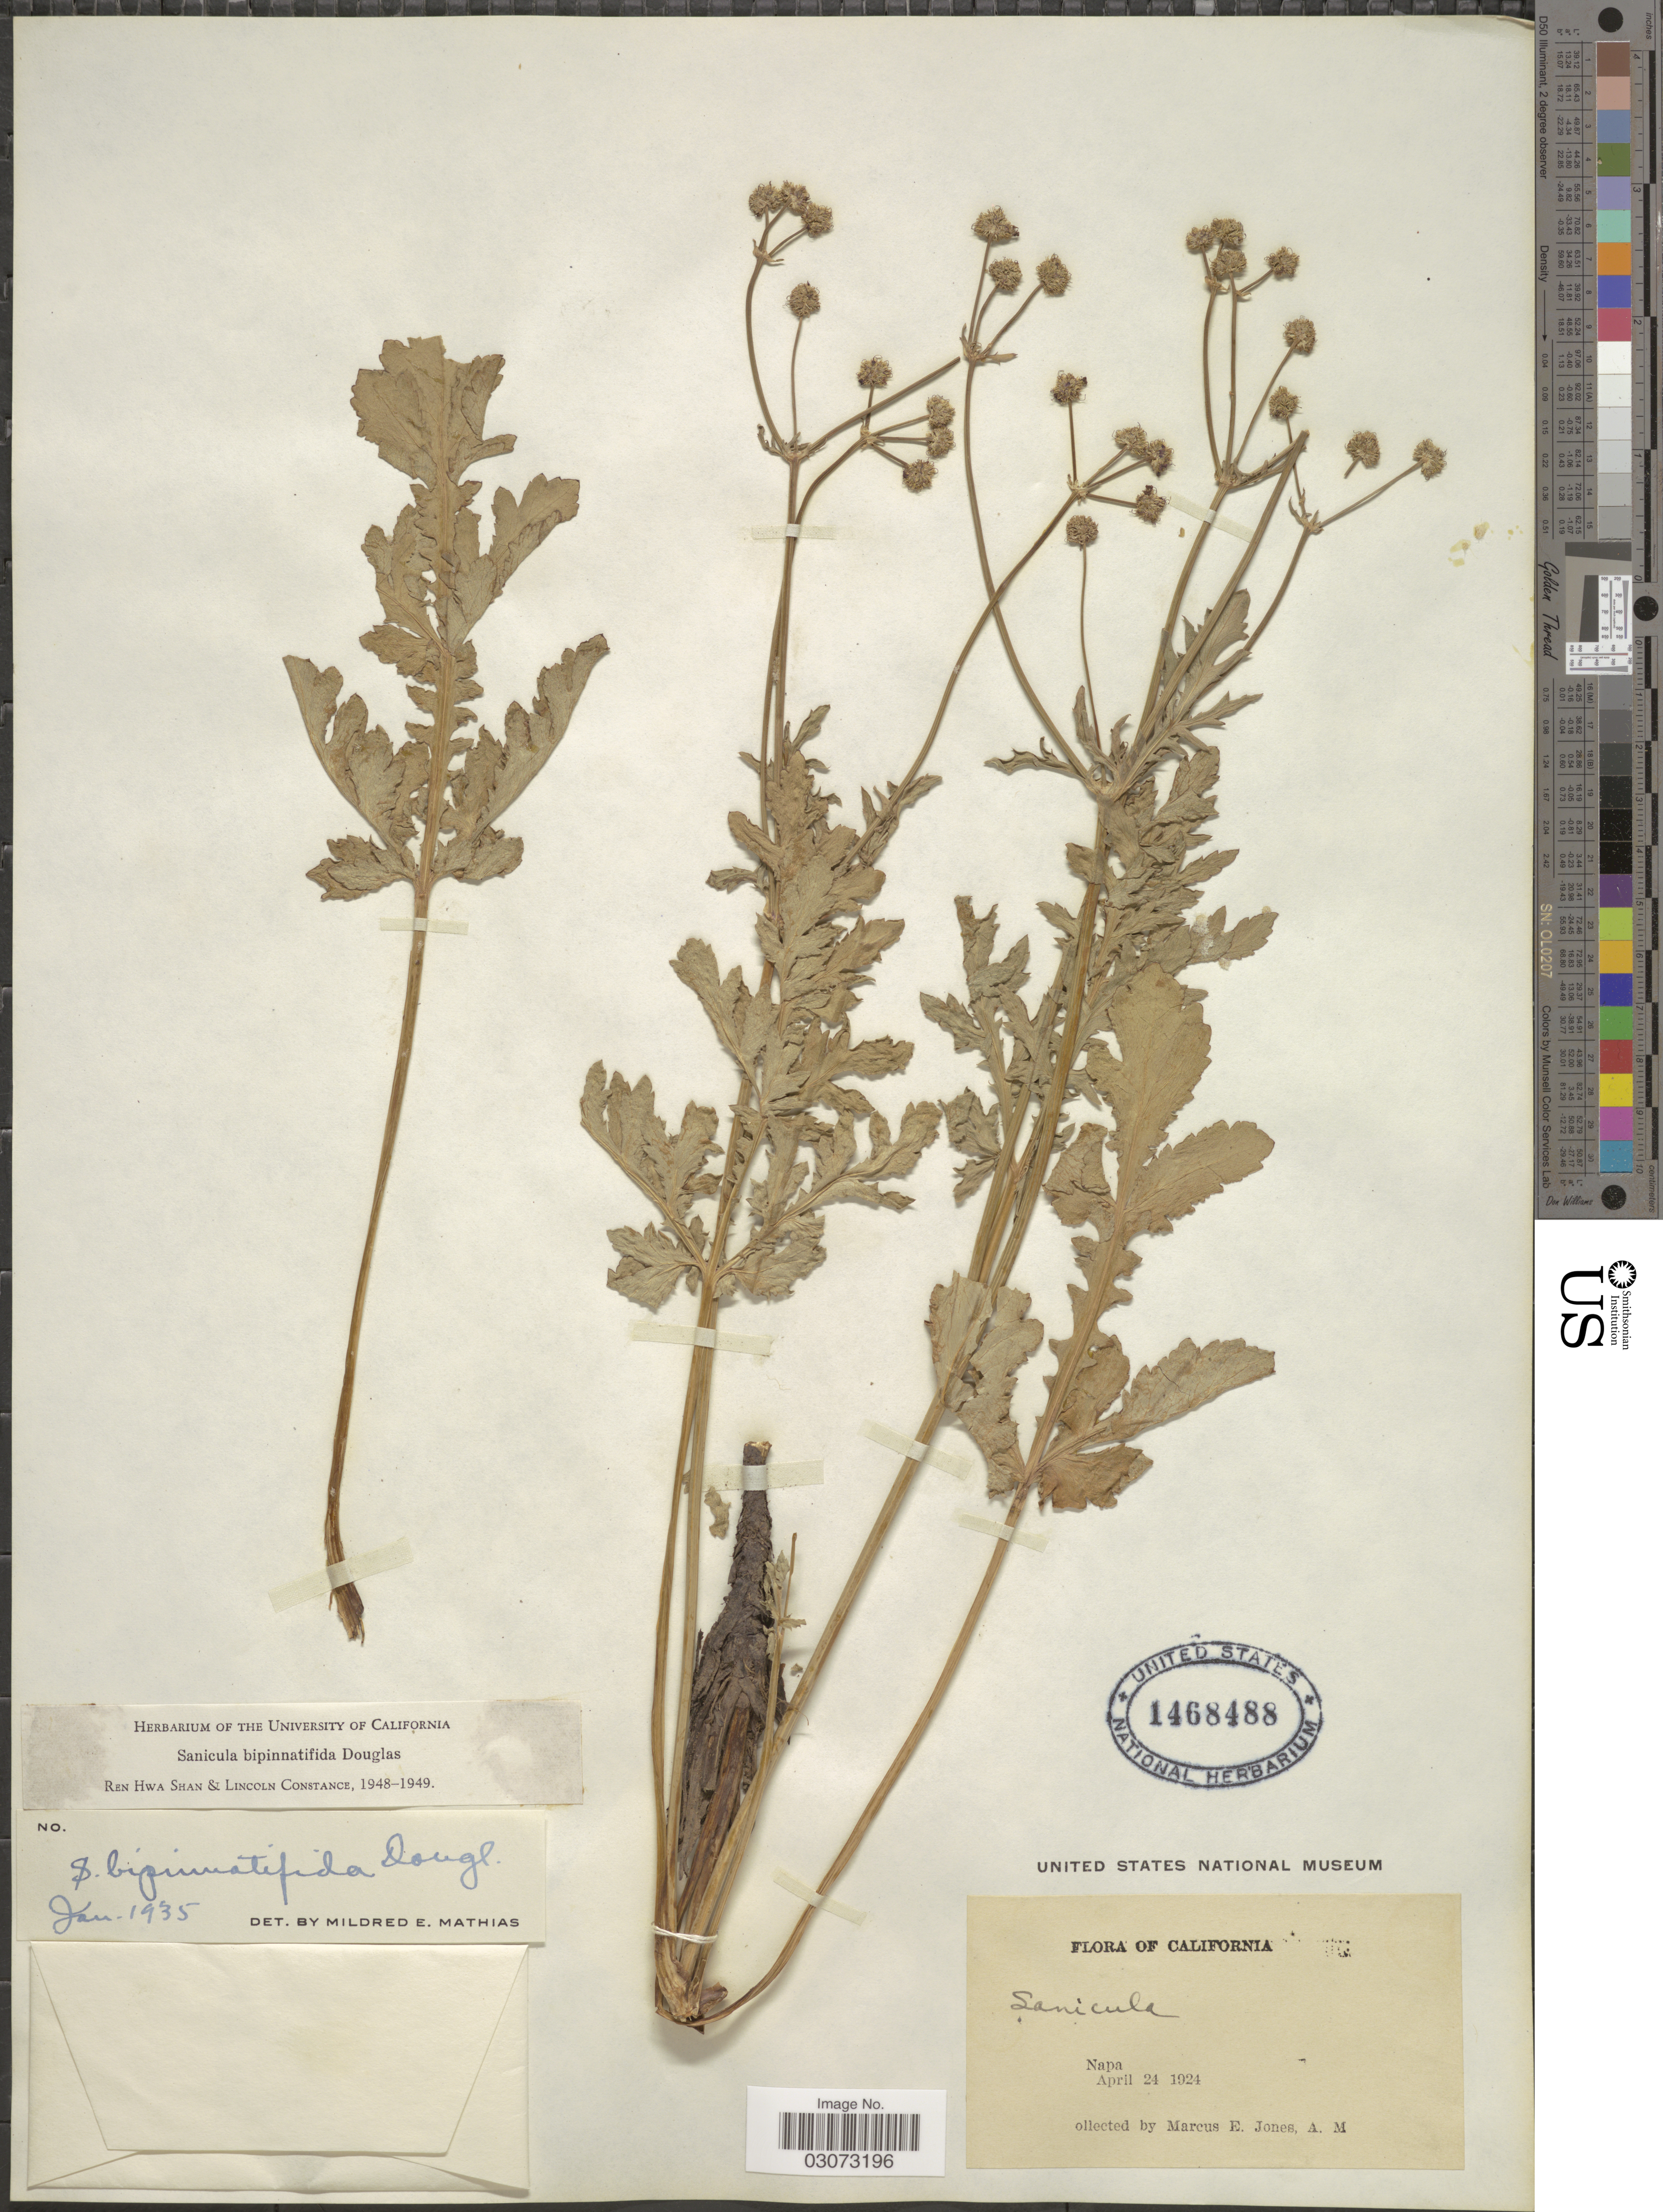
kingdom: Plantae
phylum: Tracheophyta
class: Magnoliopsida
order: Apiales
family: Apiaceae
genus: Sanicula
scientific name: Sanicula bipinnatifida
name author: Douglas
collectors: M. E. Jones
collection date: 1924-04-24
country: United States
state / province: California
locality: Napa.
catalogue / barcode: US 1468488